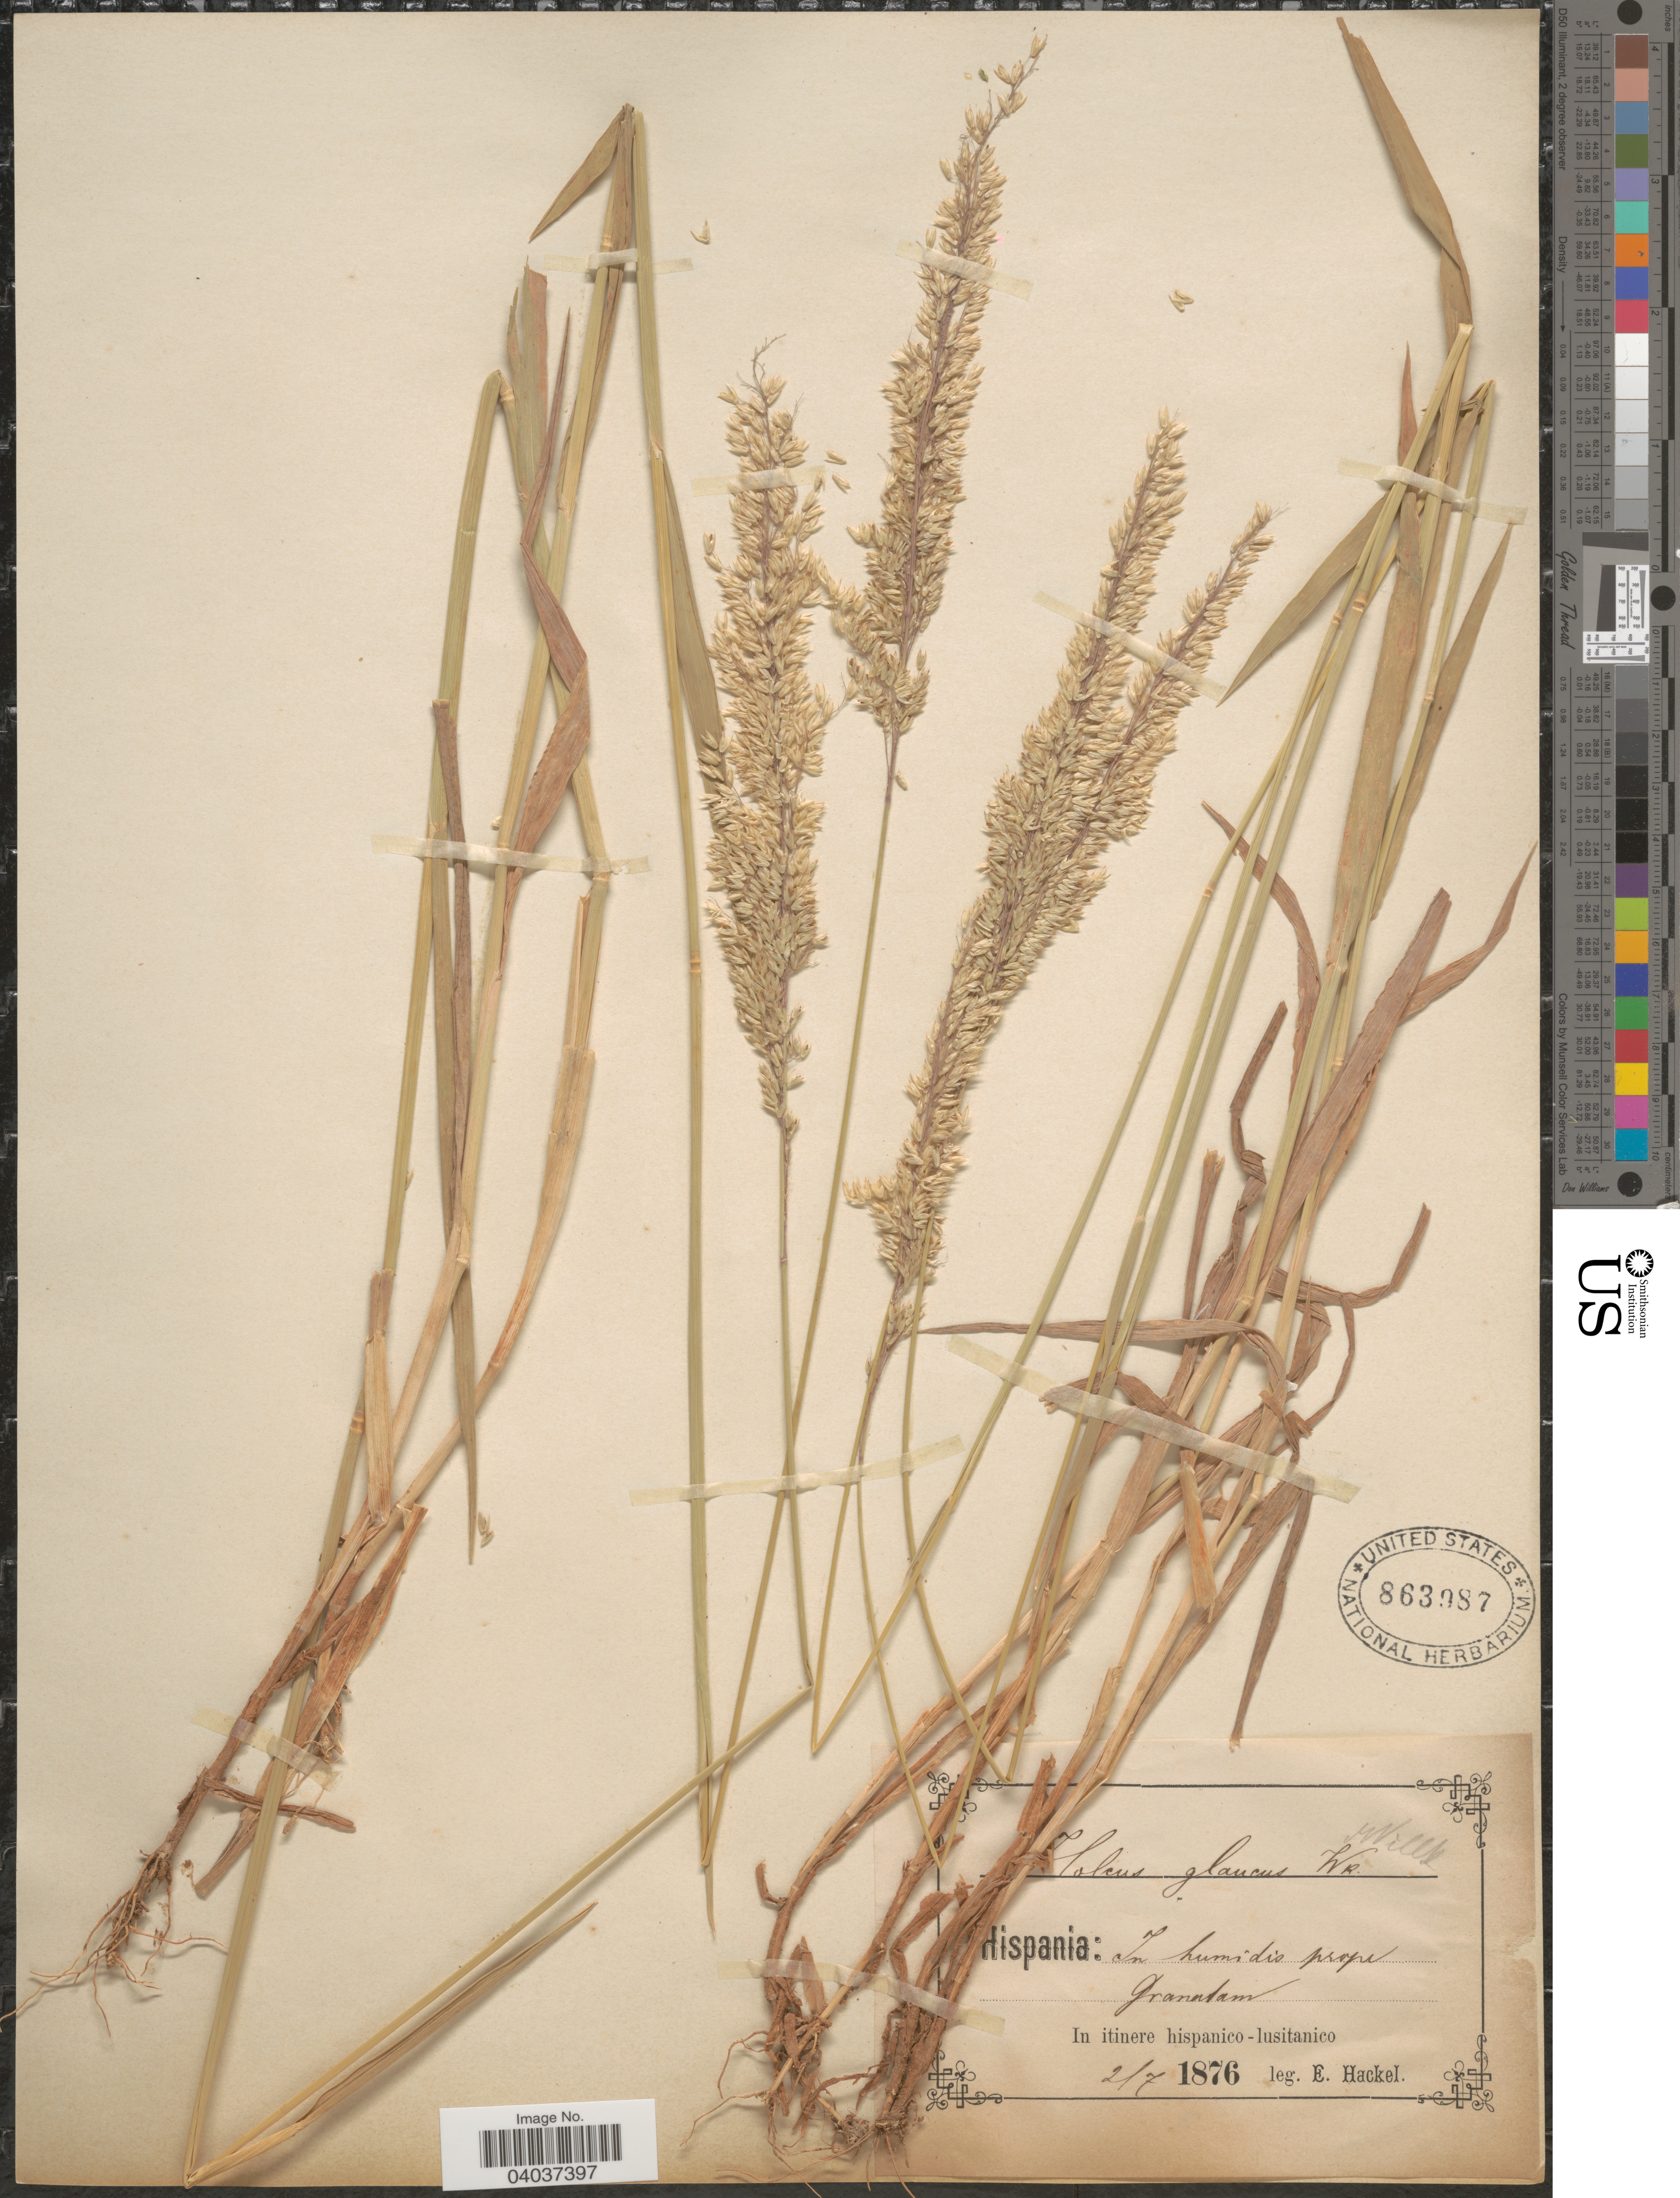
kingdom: Plantae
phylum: Tracheophyta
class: Liliopsida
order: Poales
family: Poaceae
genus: Holcus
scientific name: Holcus lanatus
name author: L.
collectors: E. Hackel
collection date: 1876-07-02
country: Spain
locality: In humidis prope Granadam. In itinere hispanico - lusitanico.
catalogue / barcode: US 863987